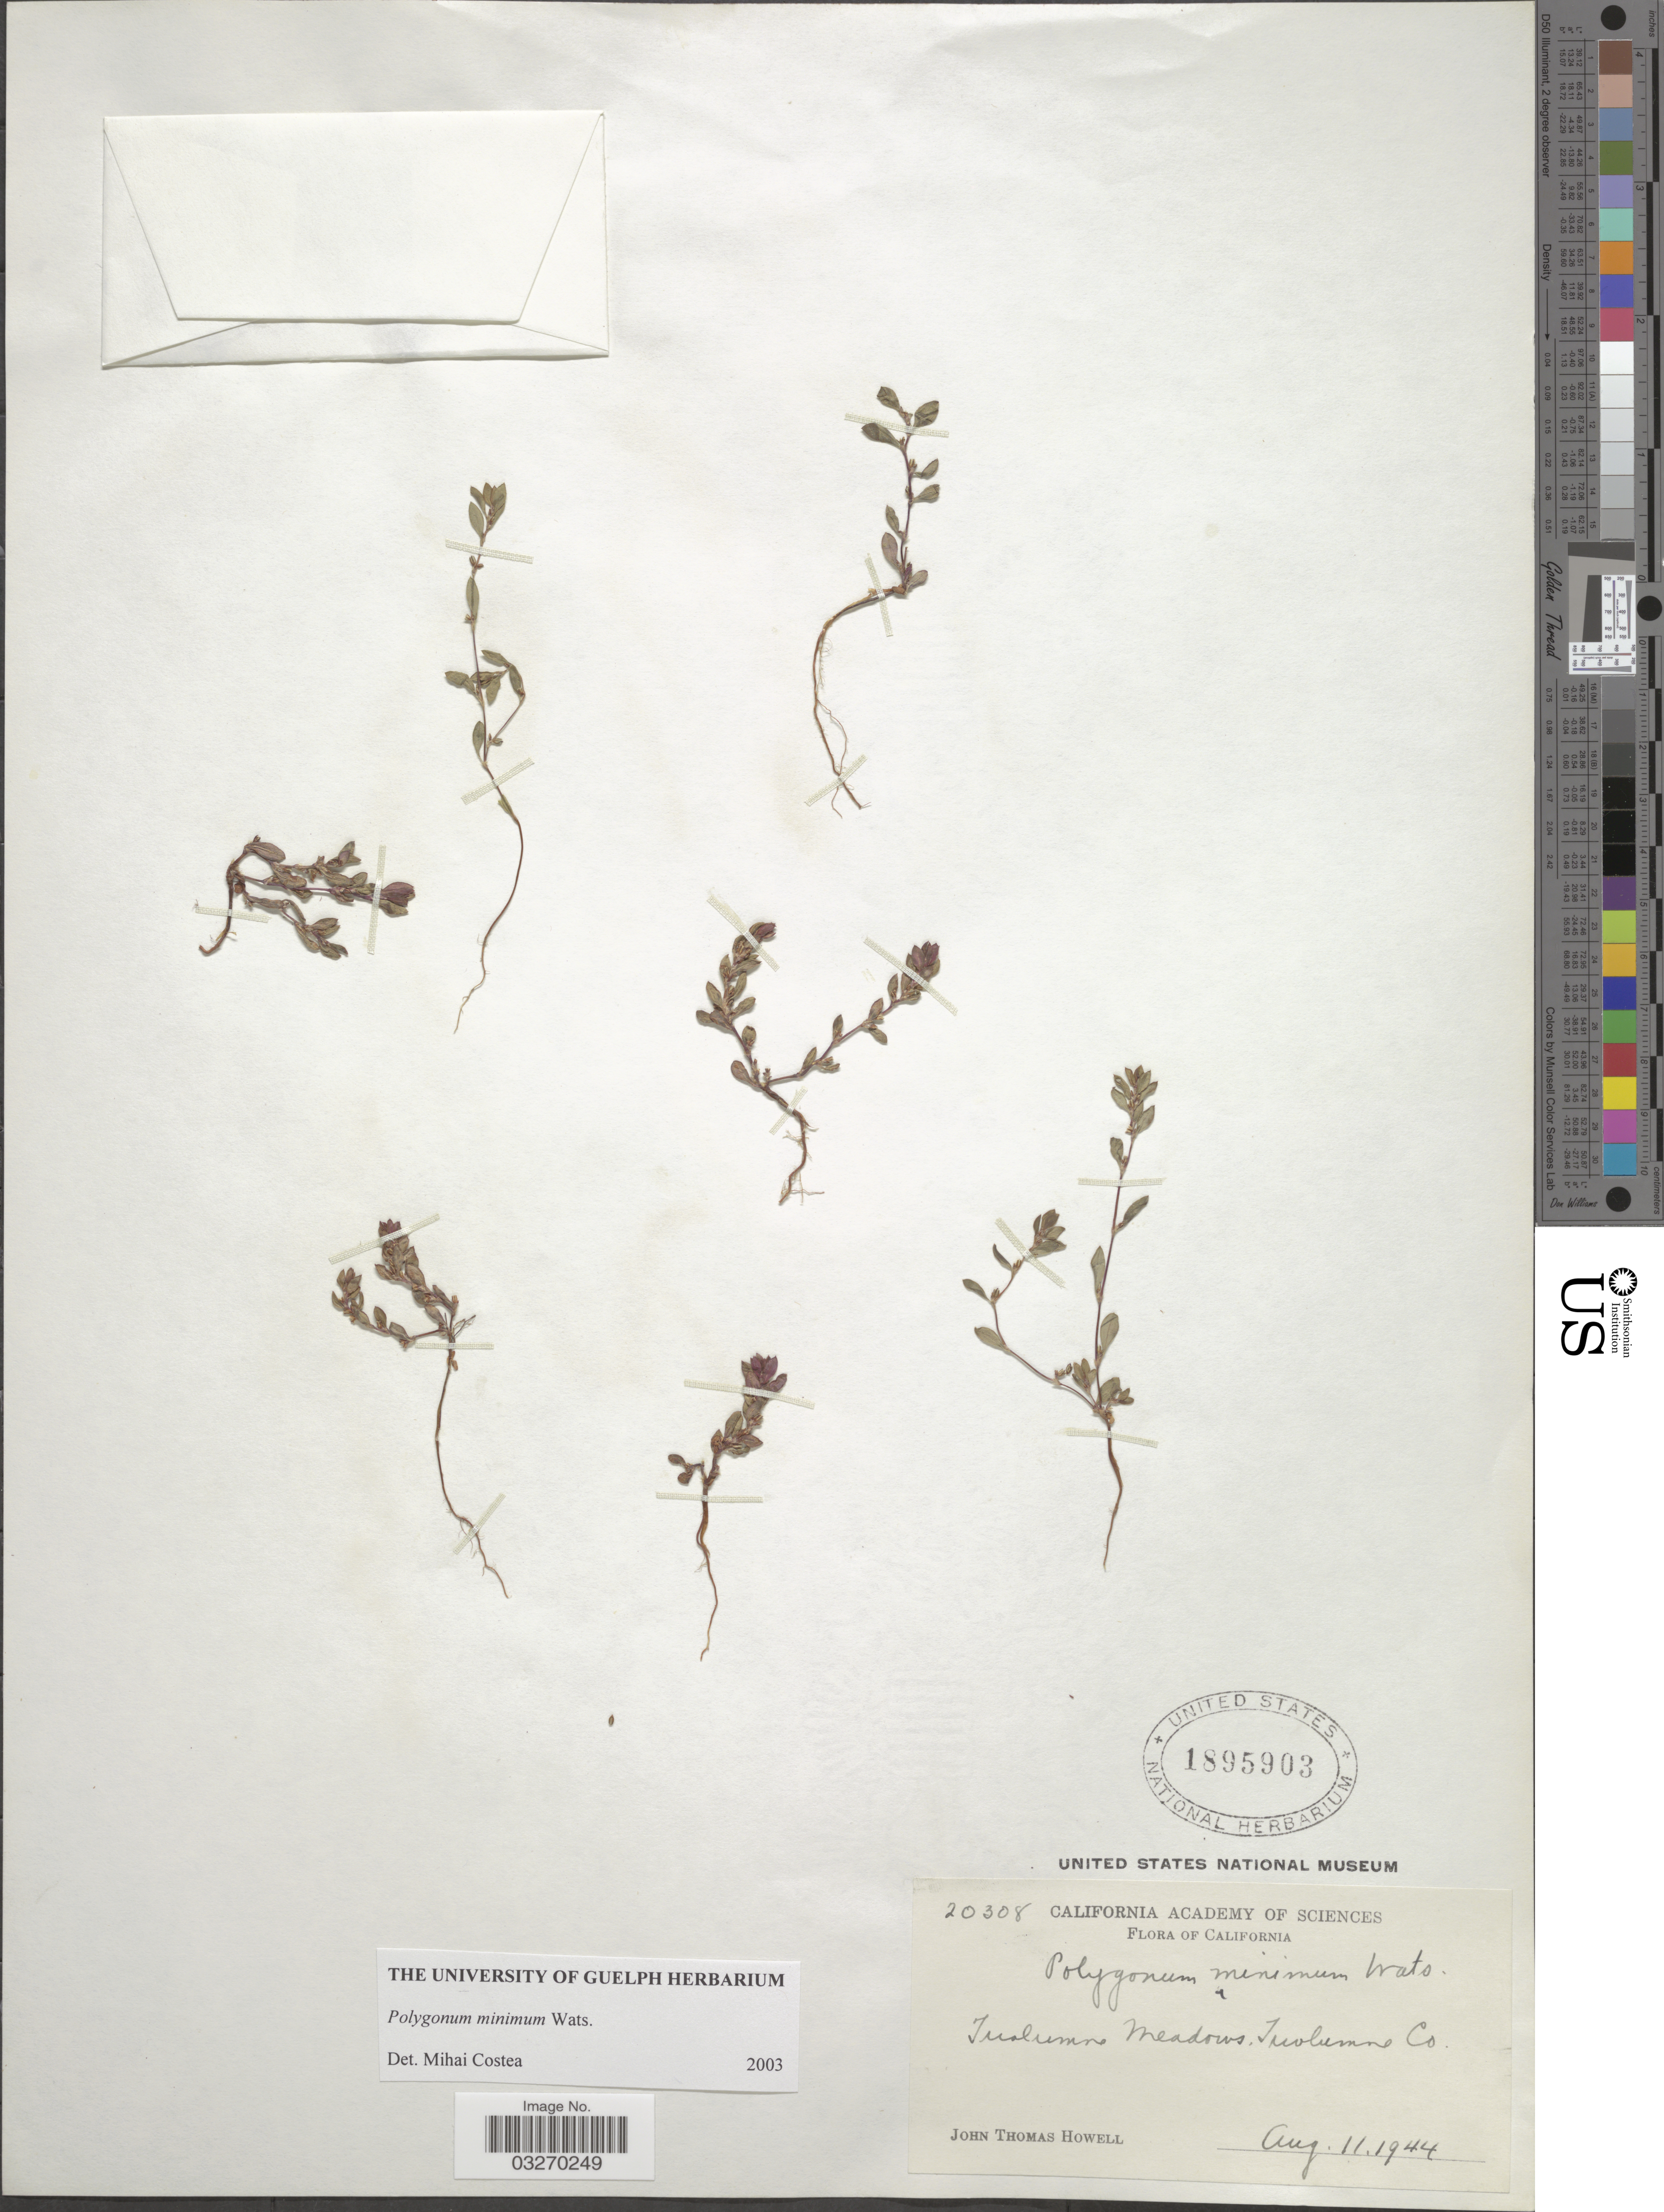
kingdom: Plantae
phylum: Tracheophyta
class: Magnoliopsida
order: Caryophyllales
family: Polygonaceae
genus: Polygonum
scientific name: Polygonum minimum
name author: S. Watson in C. King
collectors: J. T. Howell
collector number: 20308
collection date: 1944-08-11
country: United States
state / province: California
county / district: Tuolumne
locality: Tuolumne meadows, Tuolumne Co.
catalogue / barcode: US 1895903